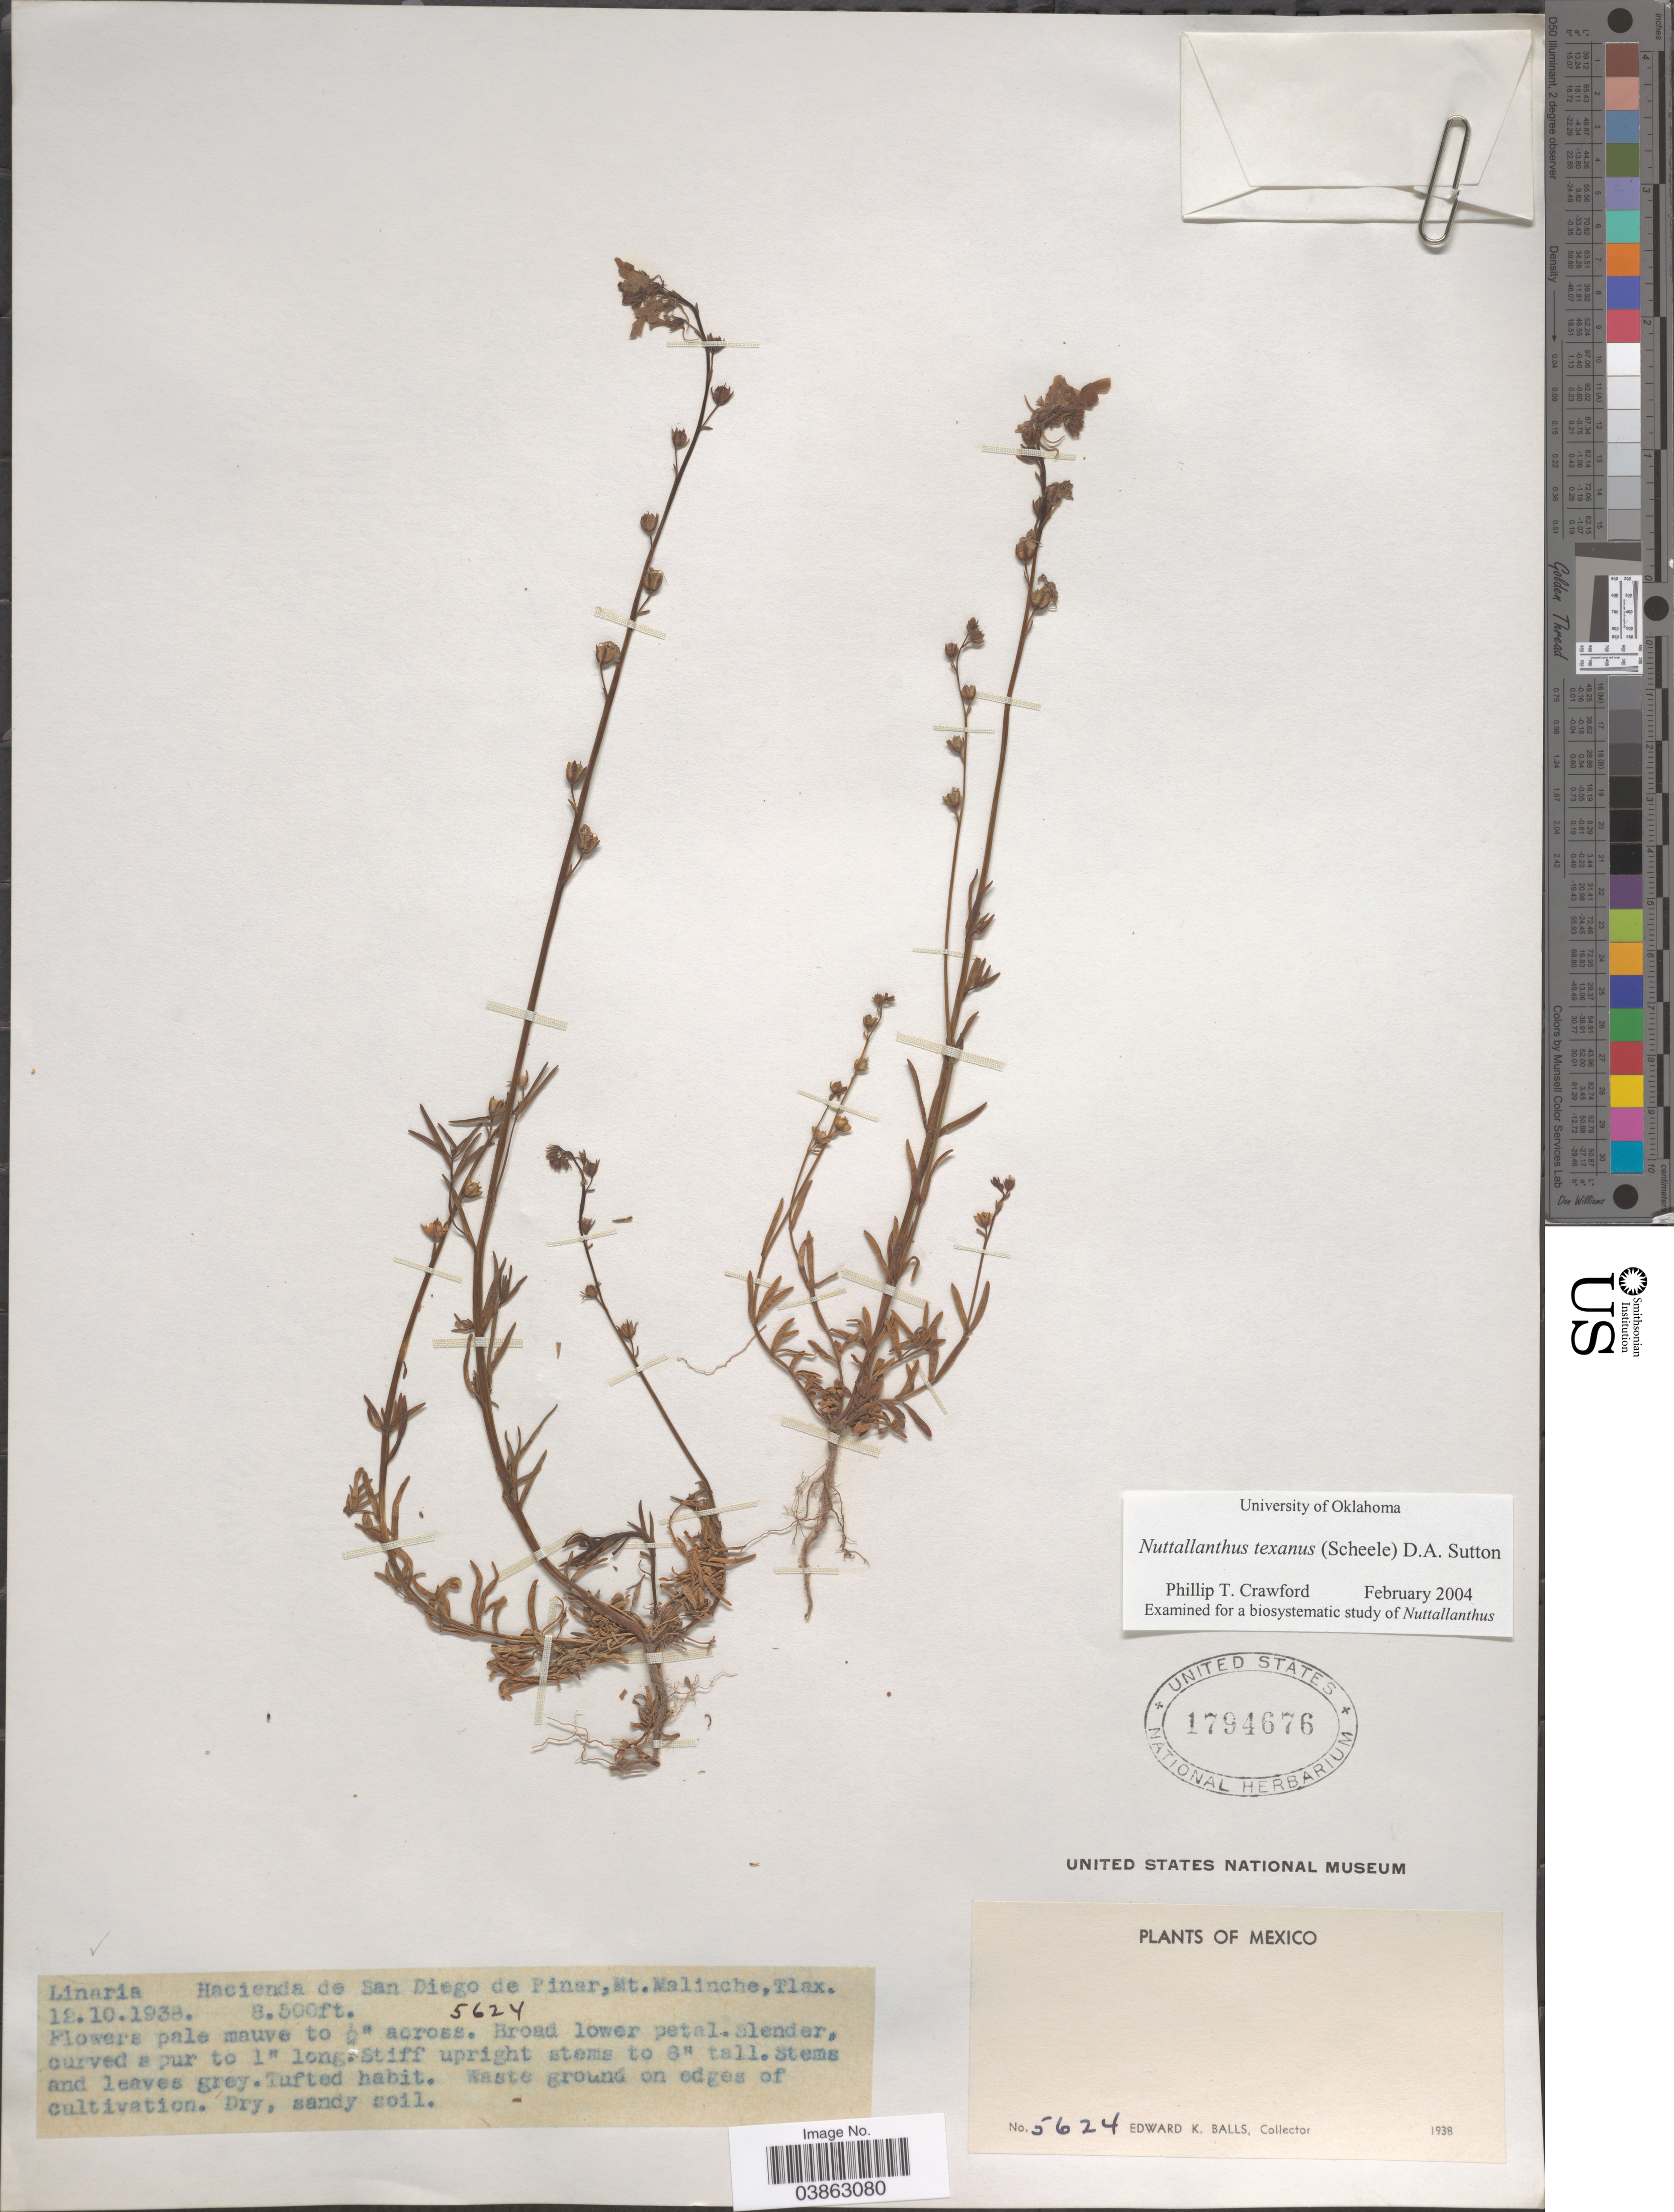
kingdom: Plantae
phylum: Tracheophyta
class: Magnoliopsida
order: Lamiales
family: Plantaginaceae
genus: Linaria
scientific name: Linaria texana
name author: Scheele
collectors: E. K. Balls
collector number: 5624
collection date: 1938-10-12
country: Mexico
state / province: Tlaxcala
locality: Hacienda de San Diego de Pinar, Mt.Malinche, Tlax.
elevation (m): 2591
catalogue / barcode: US 1794676